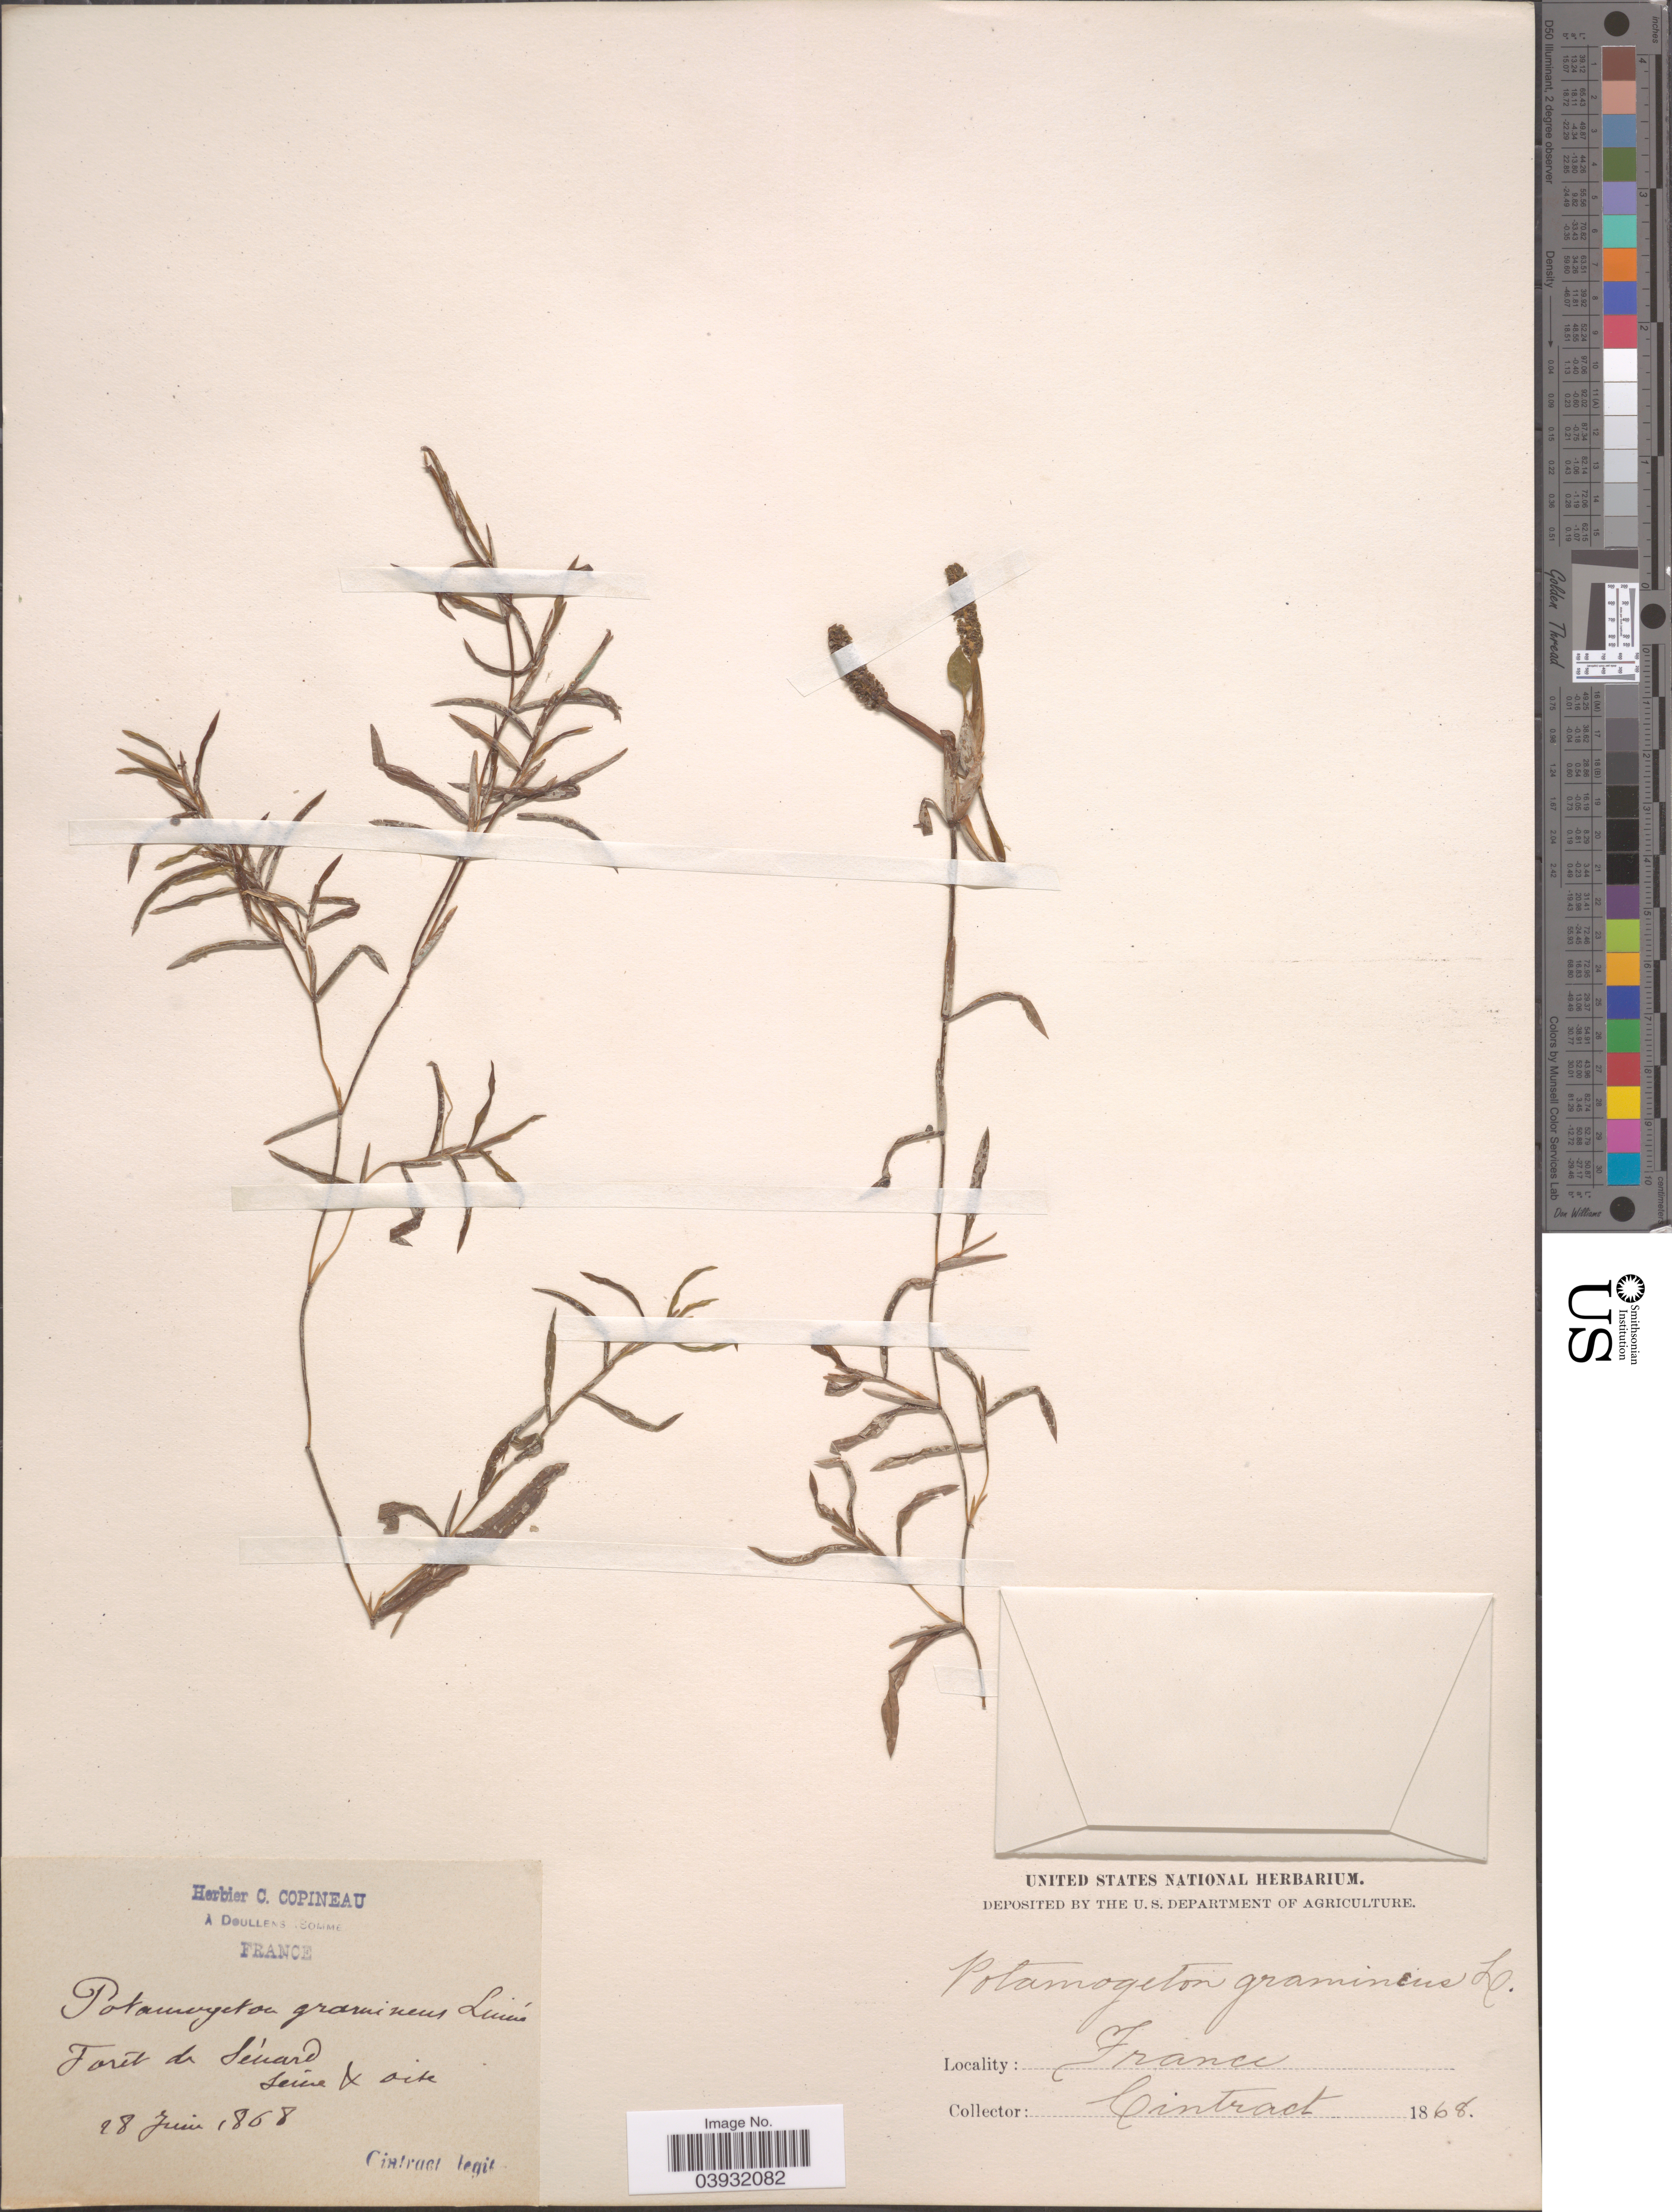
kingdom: Plantae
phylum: Tracheophyta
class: Liliopsida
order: Alismatales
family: Potamogetonaceae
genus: Potamogeton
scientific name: Potamogeton gramineus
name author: L.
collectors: Cintract, --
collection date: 1868-06-28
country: France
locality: Forêt de Sènard Seine & Oise.